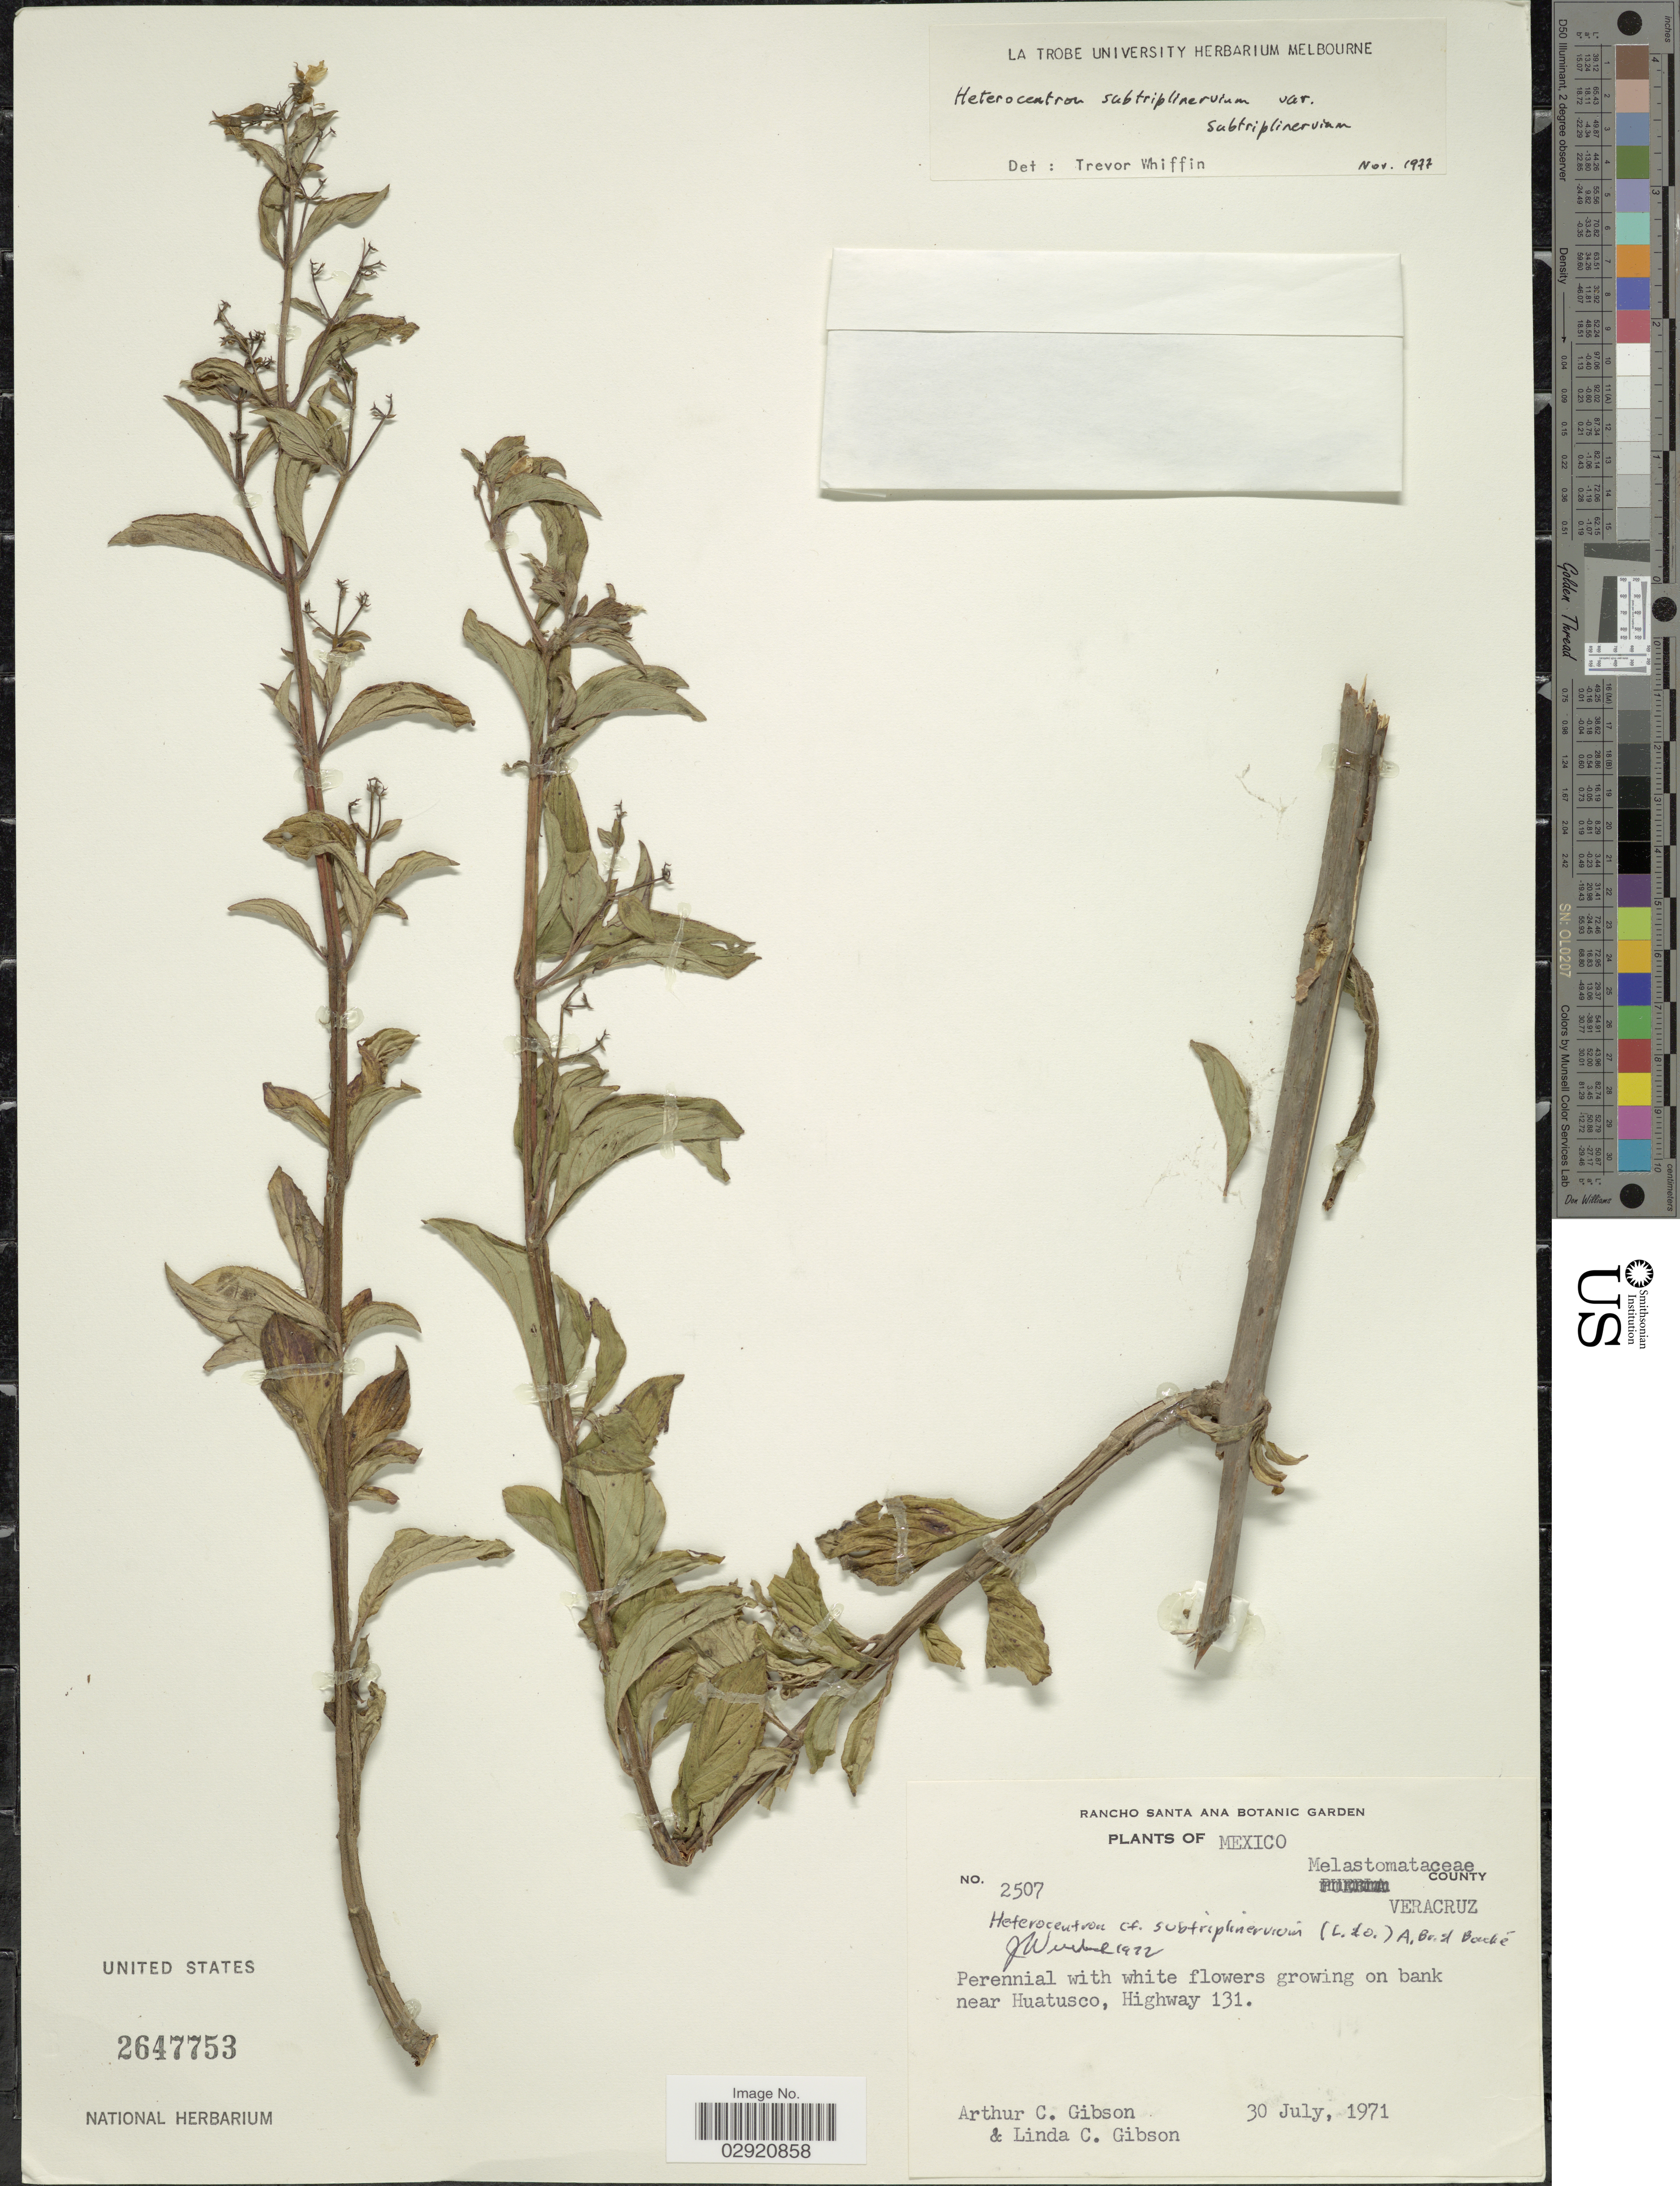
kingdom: Plantae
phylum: Tracheophyta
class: Magnoliopsida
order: Myrtales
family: Melastomataceae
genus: Heterocentron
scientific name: Heterocentron subtriplinervium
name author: (Link & Otto) A. Braun & C.D. Bouché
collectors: A. Gibson & L. Gibson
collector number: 2507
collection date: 1971-07-30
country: Mexico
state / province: Veracruz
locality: Veracruz County. Near Huatusco, Highway 131.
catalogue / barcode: US 2647753